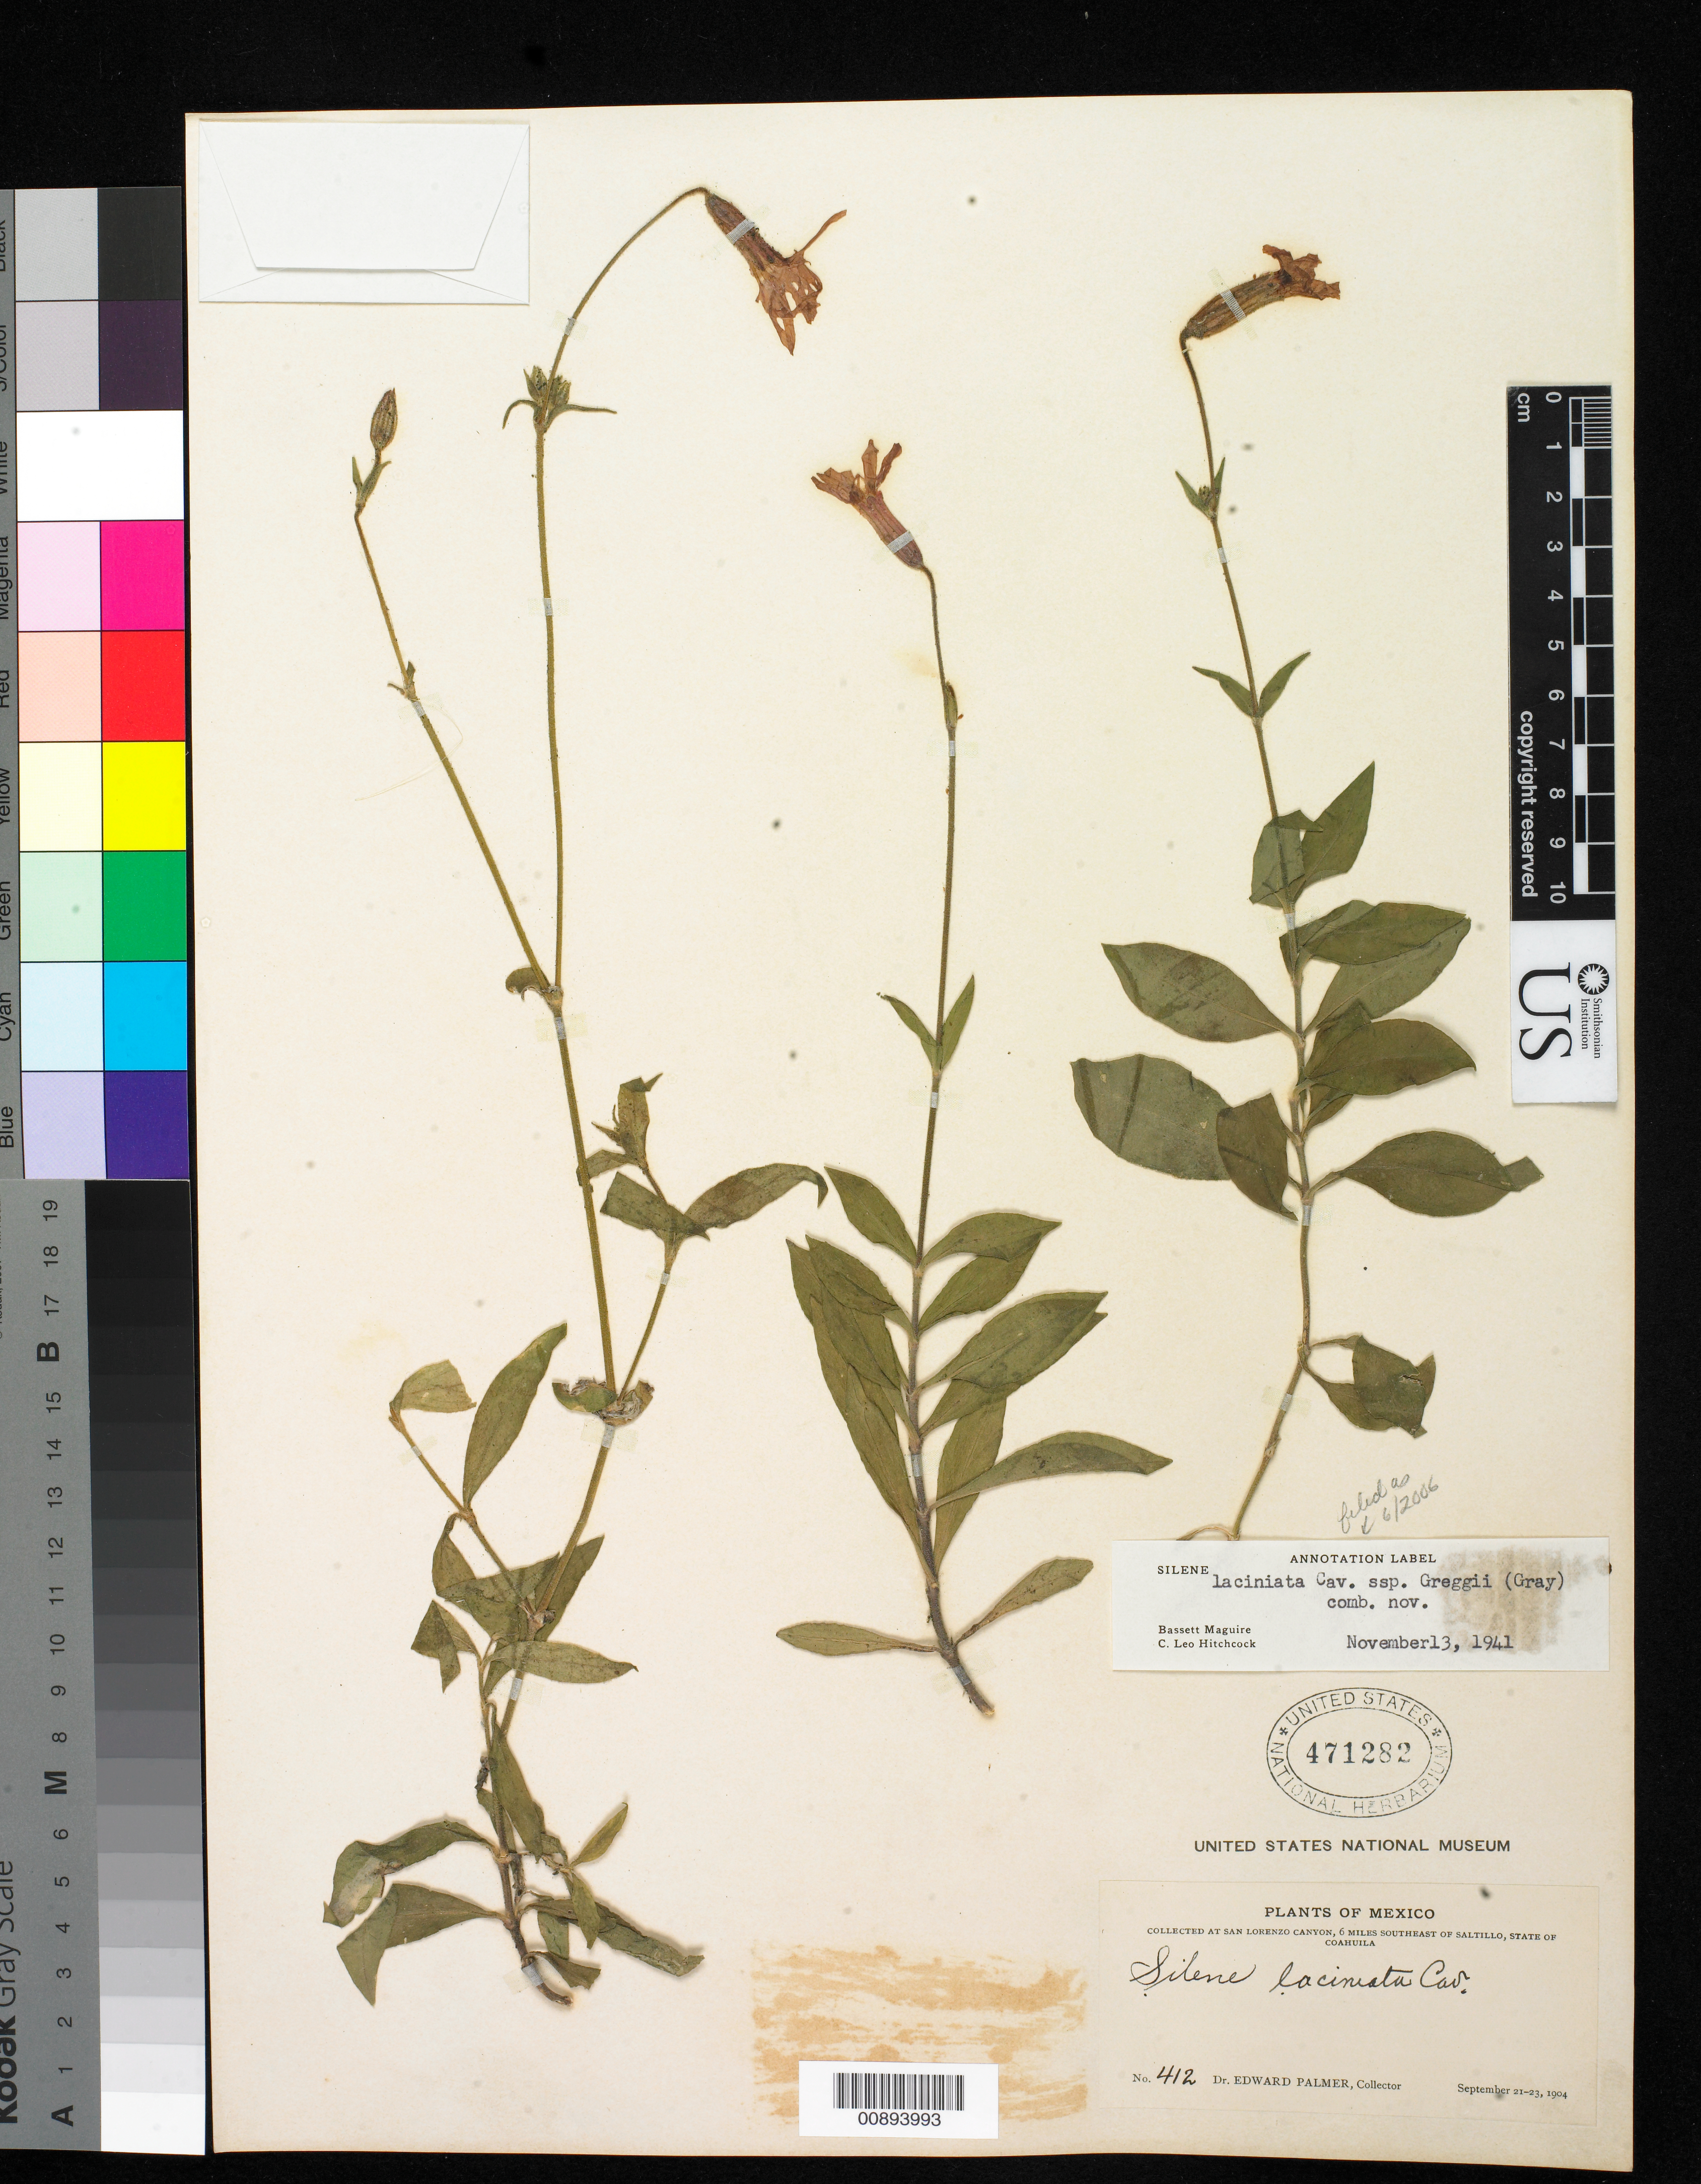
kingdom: Plantae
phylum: Tracheophyta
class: Magnoliopsida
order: Caryophyllales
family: Caryophyllaceae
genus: Silene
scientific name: Silene laciniata subsp. greggii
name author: (A. Gray) C.L. Hitchc. & Maguire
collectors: E. Palmer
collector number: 412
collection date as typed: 21 Sep 1904 to 23 Sep 1904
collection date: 1904-09-21/1904-09-23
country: Mexico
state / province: Coahuila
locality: San Lorenzo Canyon, 6 miles southeast of Saltillo, Coahuila.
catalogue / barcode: US 471282